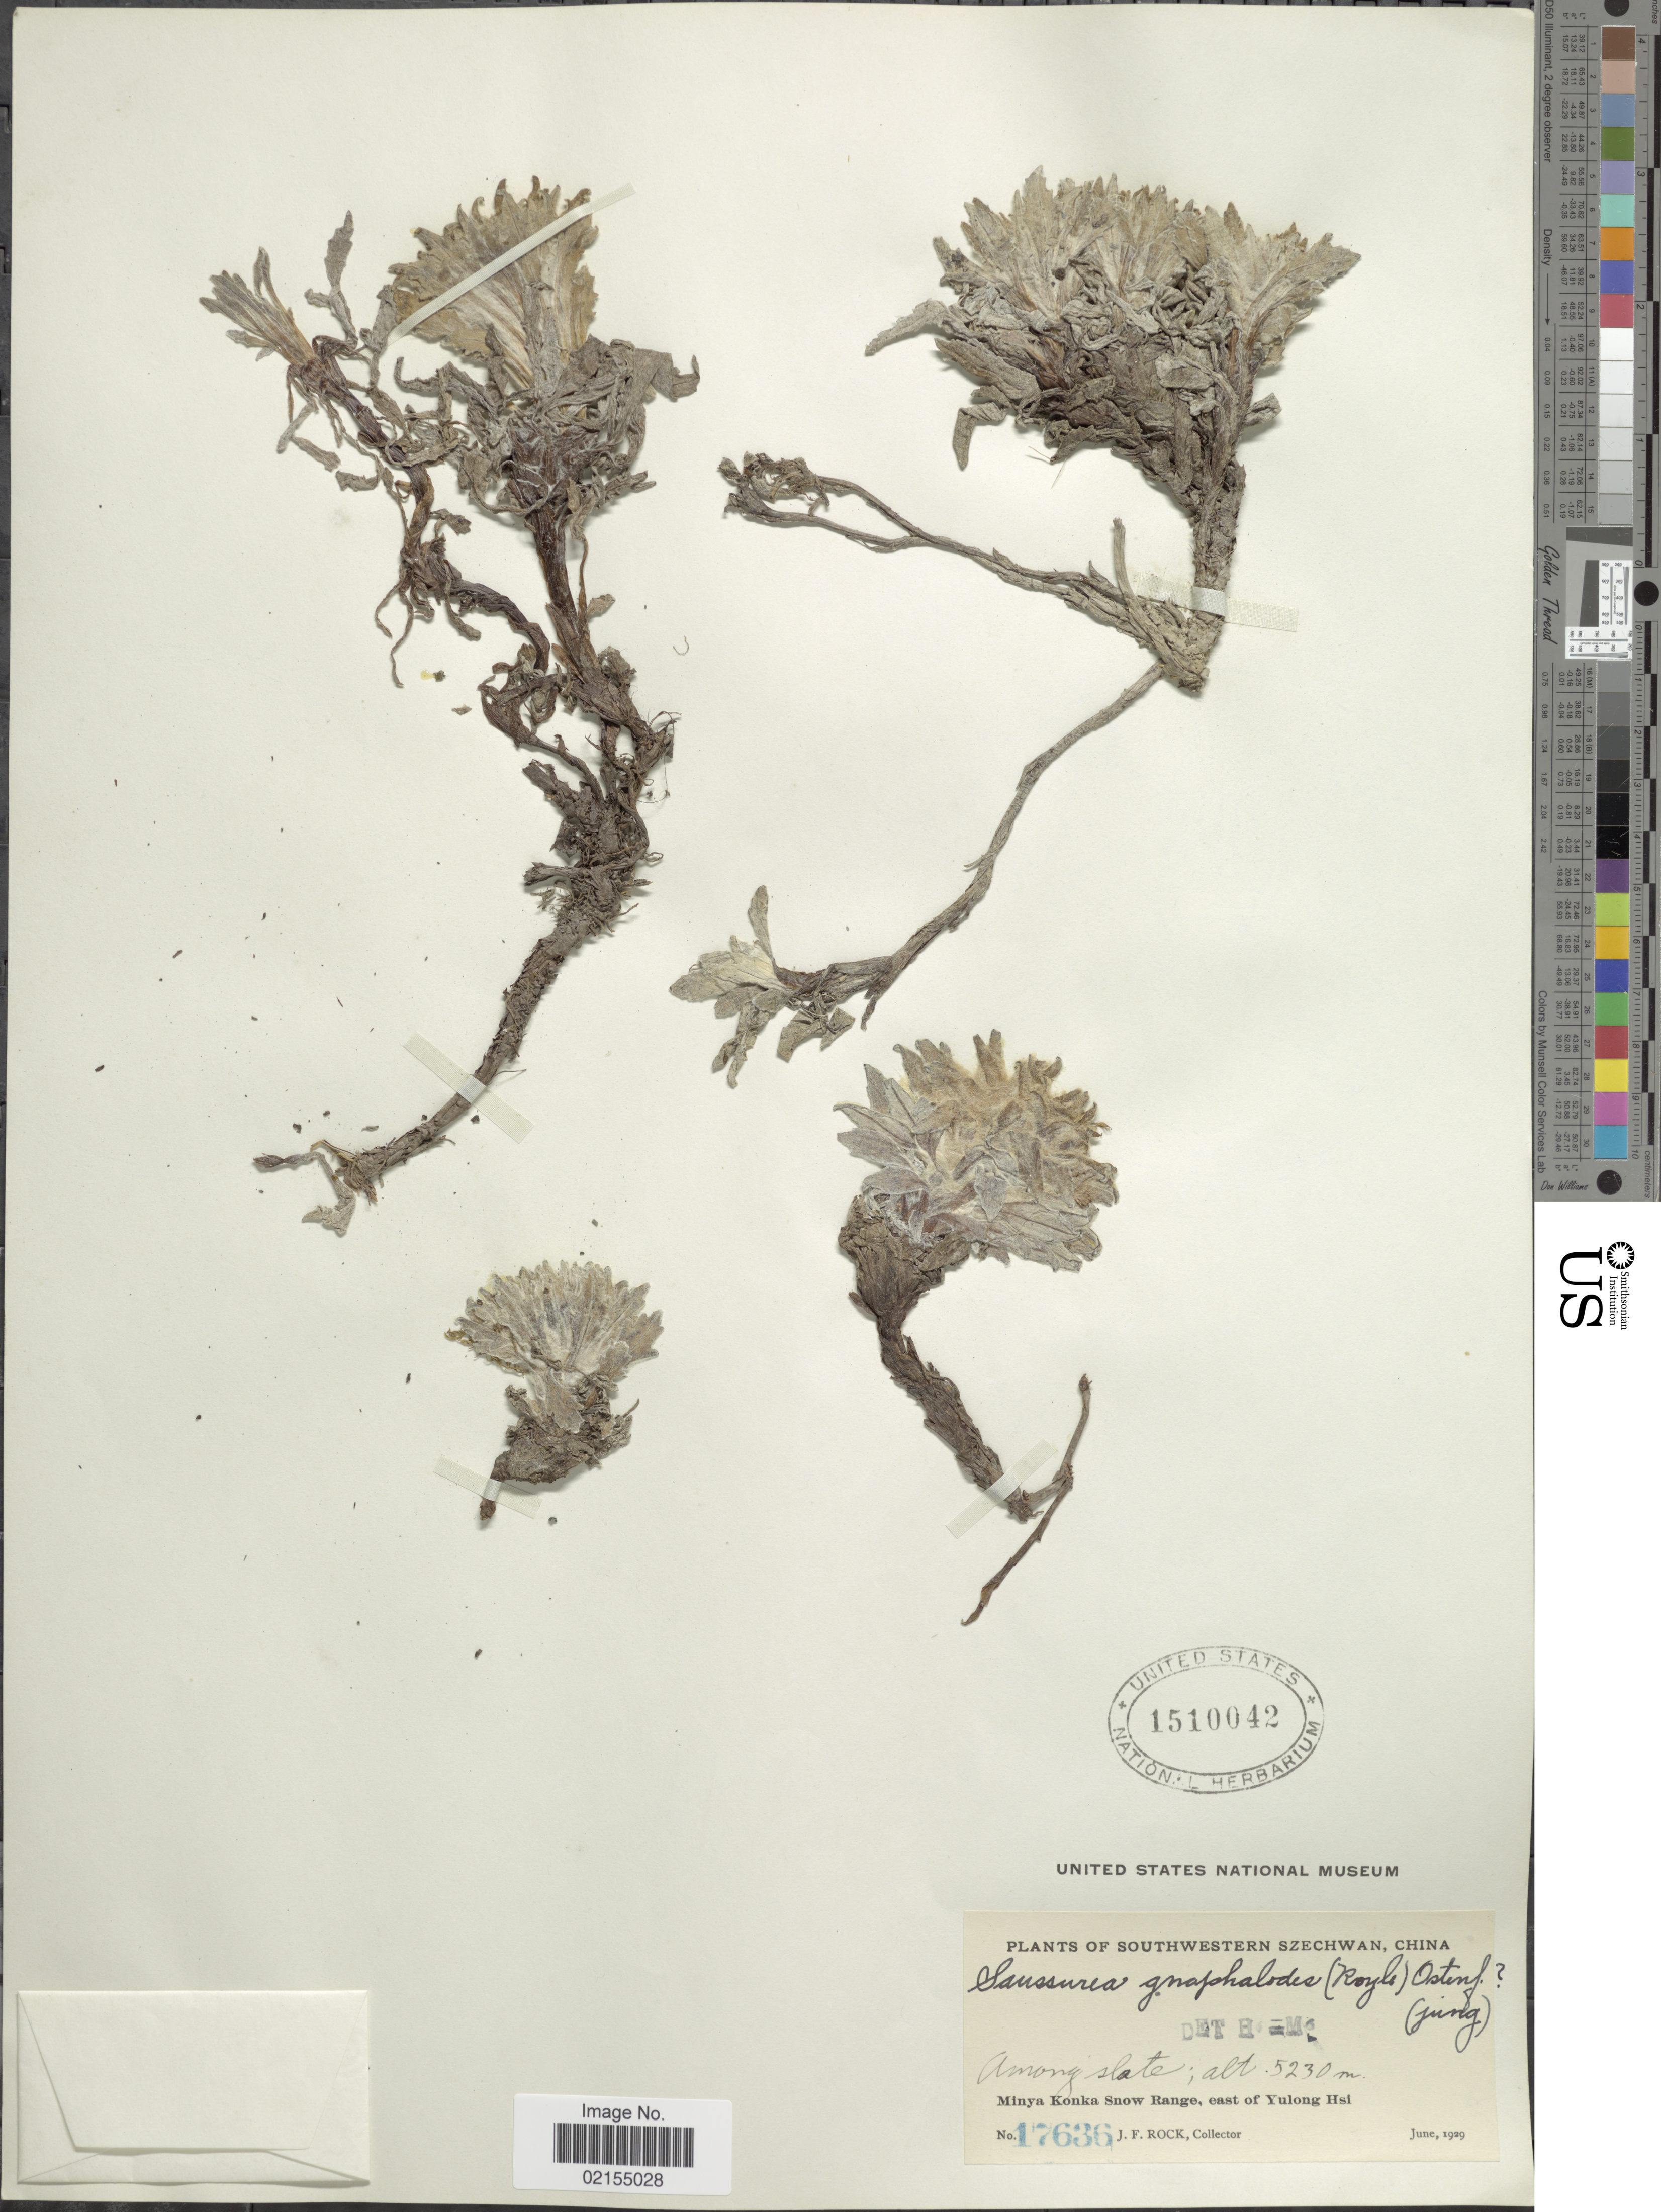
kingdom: Plantae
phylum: Tracheophyta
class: Magnoliopsida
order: Asterales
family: Asteraceae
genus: Saussurea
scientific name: Saussurea quercifolia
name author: W.W. Sm.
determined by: Chen, Yousheng S.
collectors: J. Rock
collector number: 17636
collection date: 1929-06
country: China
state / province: Sichuan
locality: Southwestern Szechuan, China, Among slate, Minya Konka Snow Range, east of Yulong Hsi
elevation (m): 5230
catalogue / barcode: US 1510042